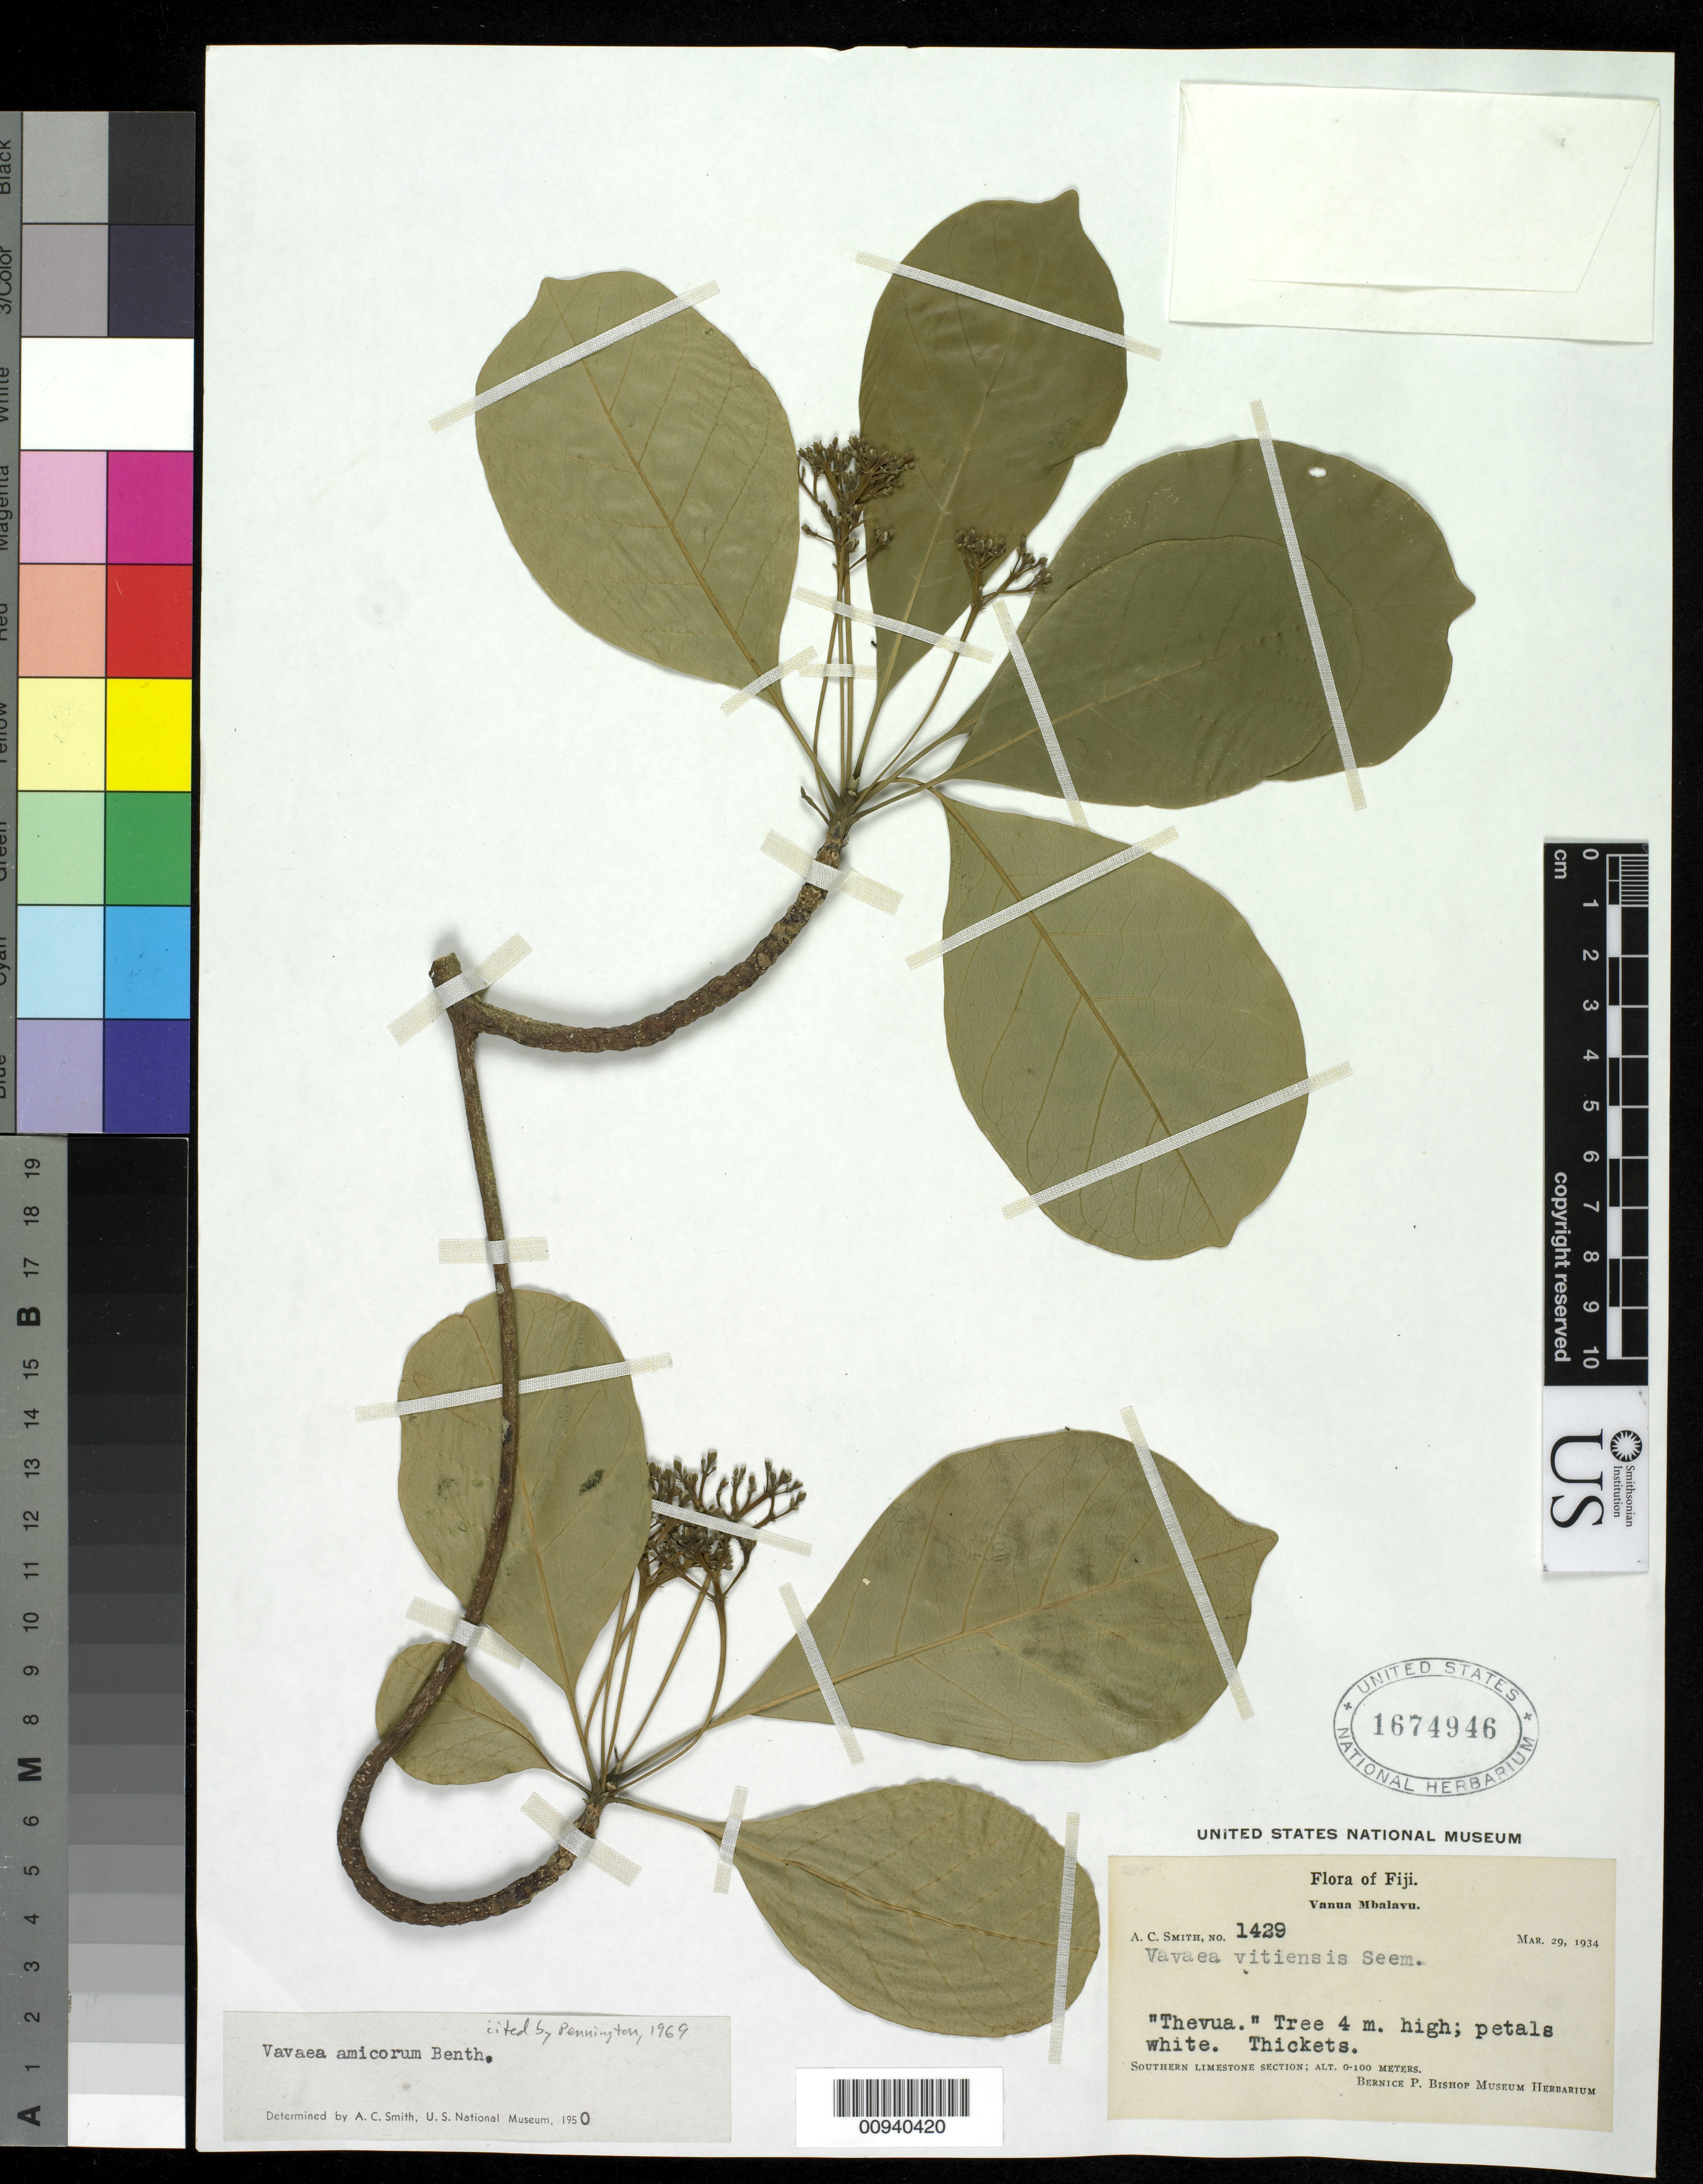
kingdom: Plantae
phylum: Tracheophyta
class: Magnoliopsida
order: Sapindales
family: Meliaceae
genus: Vavaea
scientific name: Vavaea amicorum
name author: Benth.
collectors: C. A. Smith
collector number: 1429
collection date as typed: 29 Mar 1934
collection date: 1934-03-29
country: Fiji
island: Vanua Balavu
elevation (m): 0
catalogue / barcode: US 1674946